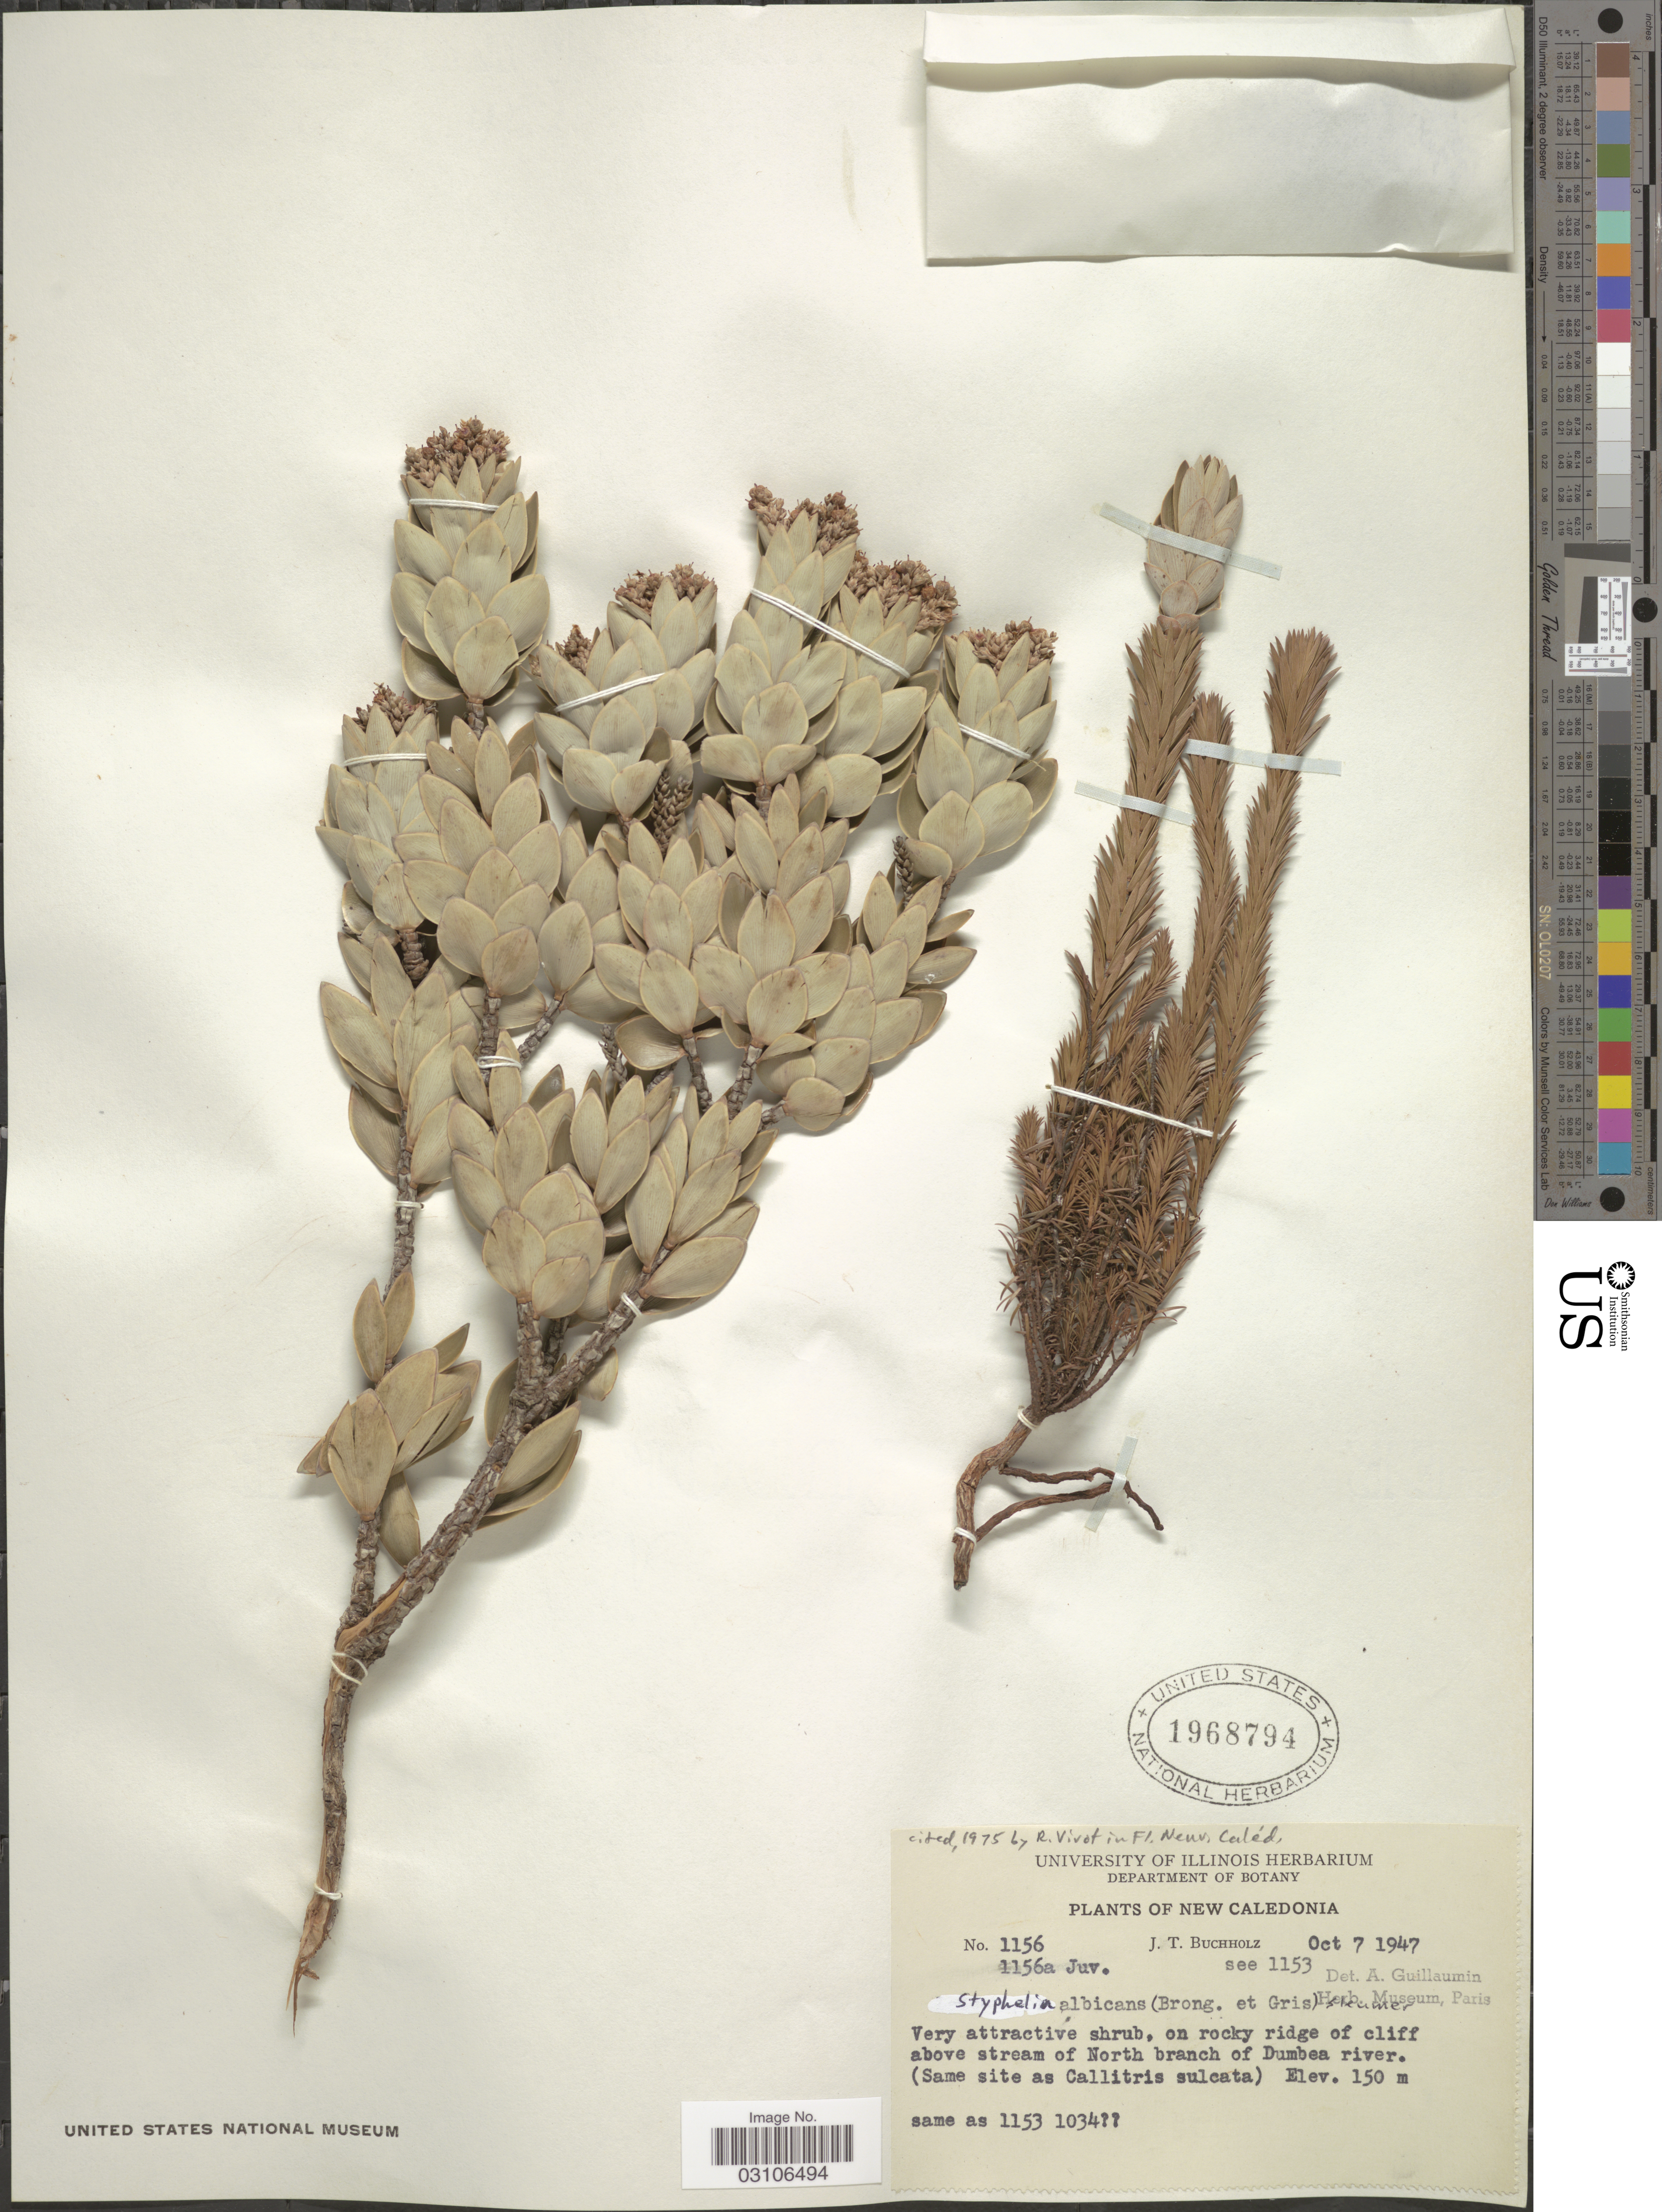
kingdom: Plantae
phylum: Tracheophyta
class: Magnoliopsida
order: Ericales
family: Ericaceae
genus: Styphelia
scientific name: Styphelia albicans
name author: (Brongn. & Gris) Sleumer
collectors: J. T. Buchholz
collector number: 1156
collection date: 1947-10-07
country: New Caledonia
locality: On a rocky ridge of cliff above stream of North branch of Dumbea river.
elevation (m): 150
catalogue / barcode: US 1968794